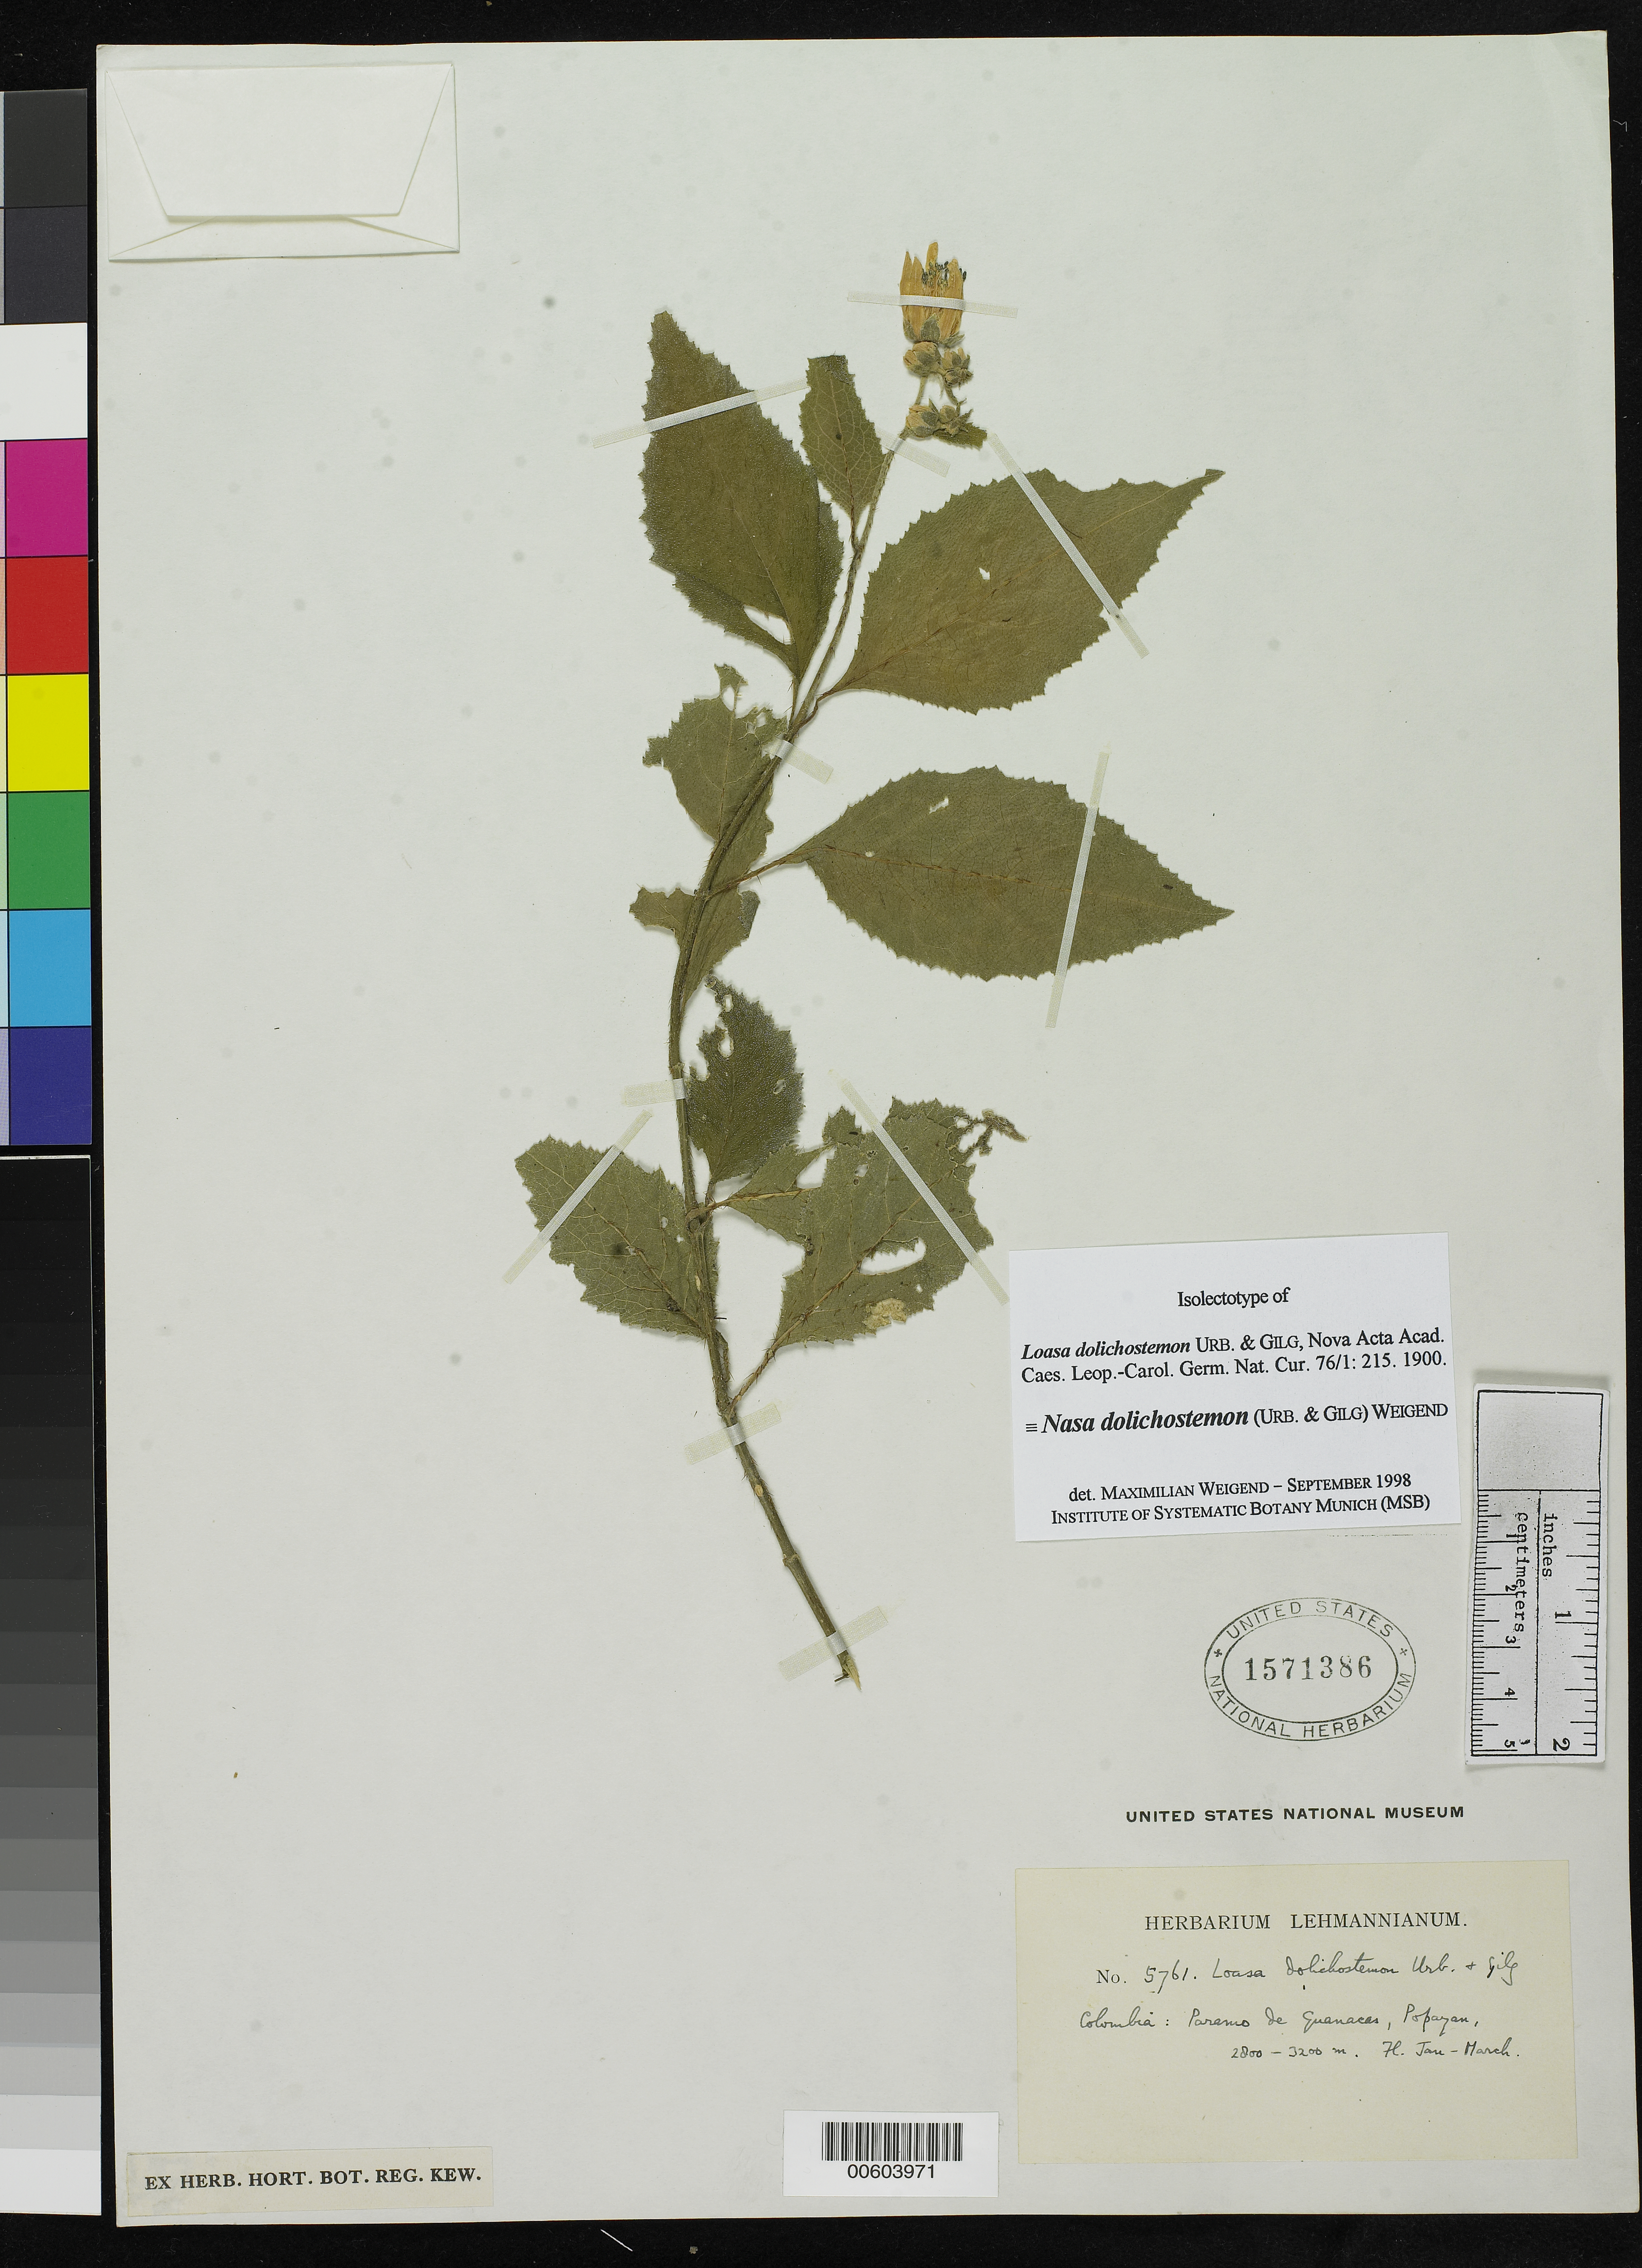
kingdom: Plantae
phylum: Tracheophyta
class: Magnoliopsida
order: Cornales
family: Loasaceae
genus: Loasa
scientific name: Loasa dolichostemon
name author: Urb. & Gilg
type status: Isosyntype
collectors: F. C. Lehmann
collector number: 5761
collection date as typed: Jan ---- to -- Mar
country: Colombia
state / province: Cauca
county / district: Popayan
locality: Paramo de Guanaces, Popayan.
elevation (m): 2800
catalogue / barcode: US 1571386